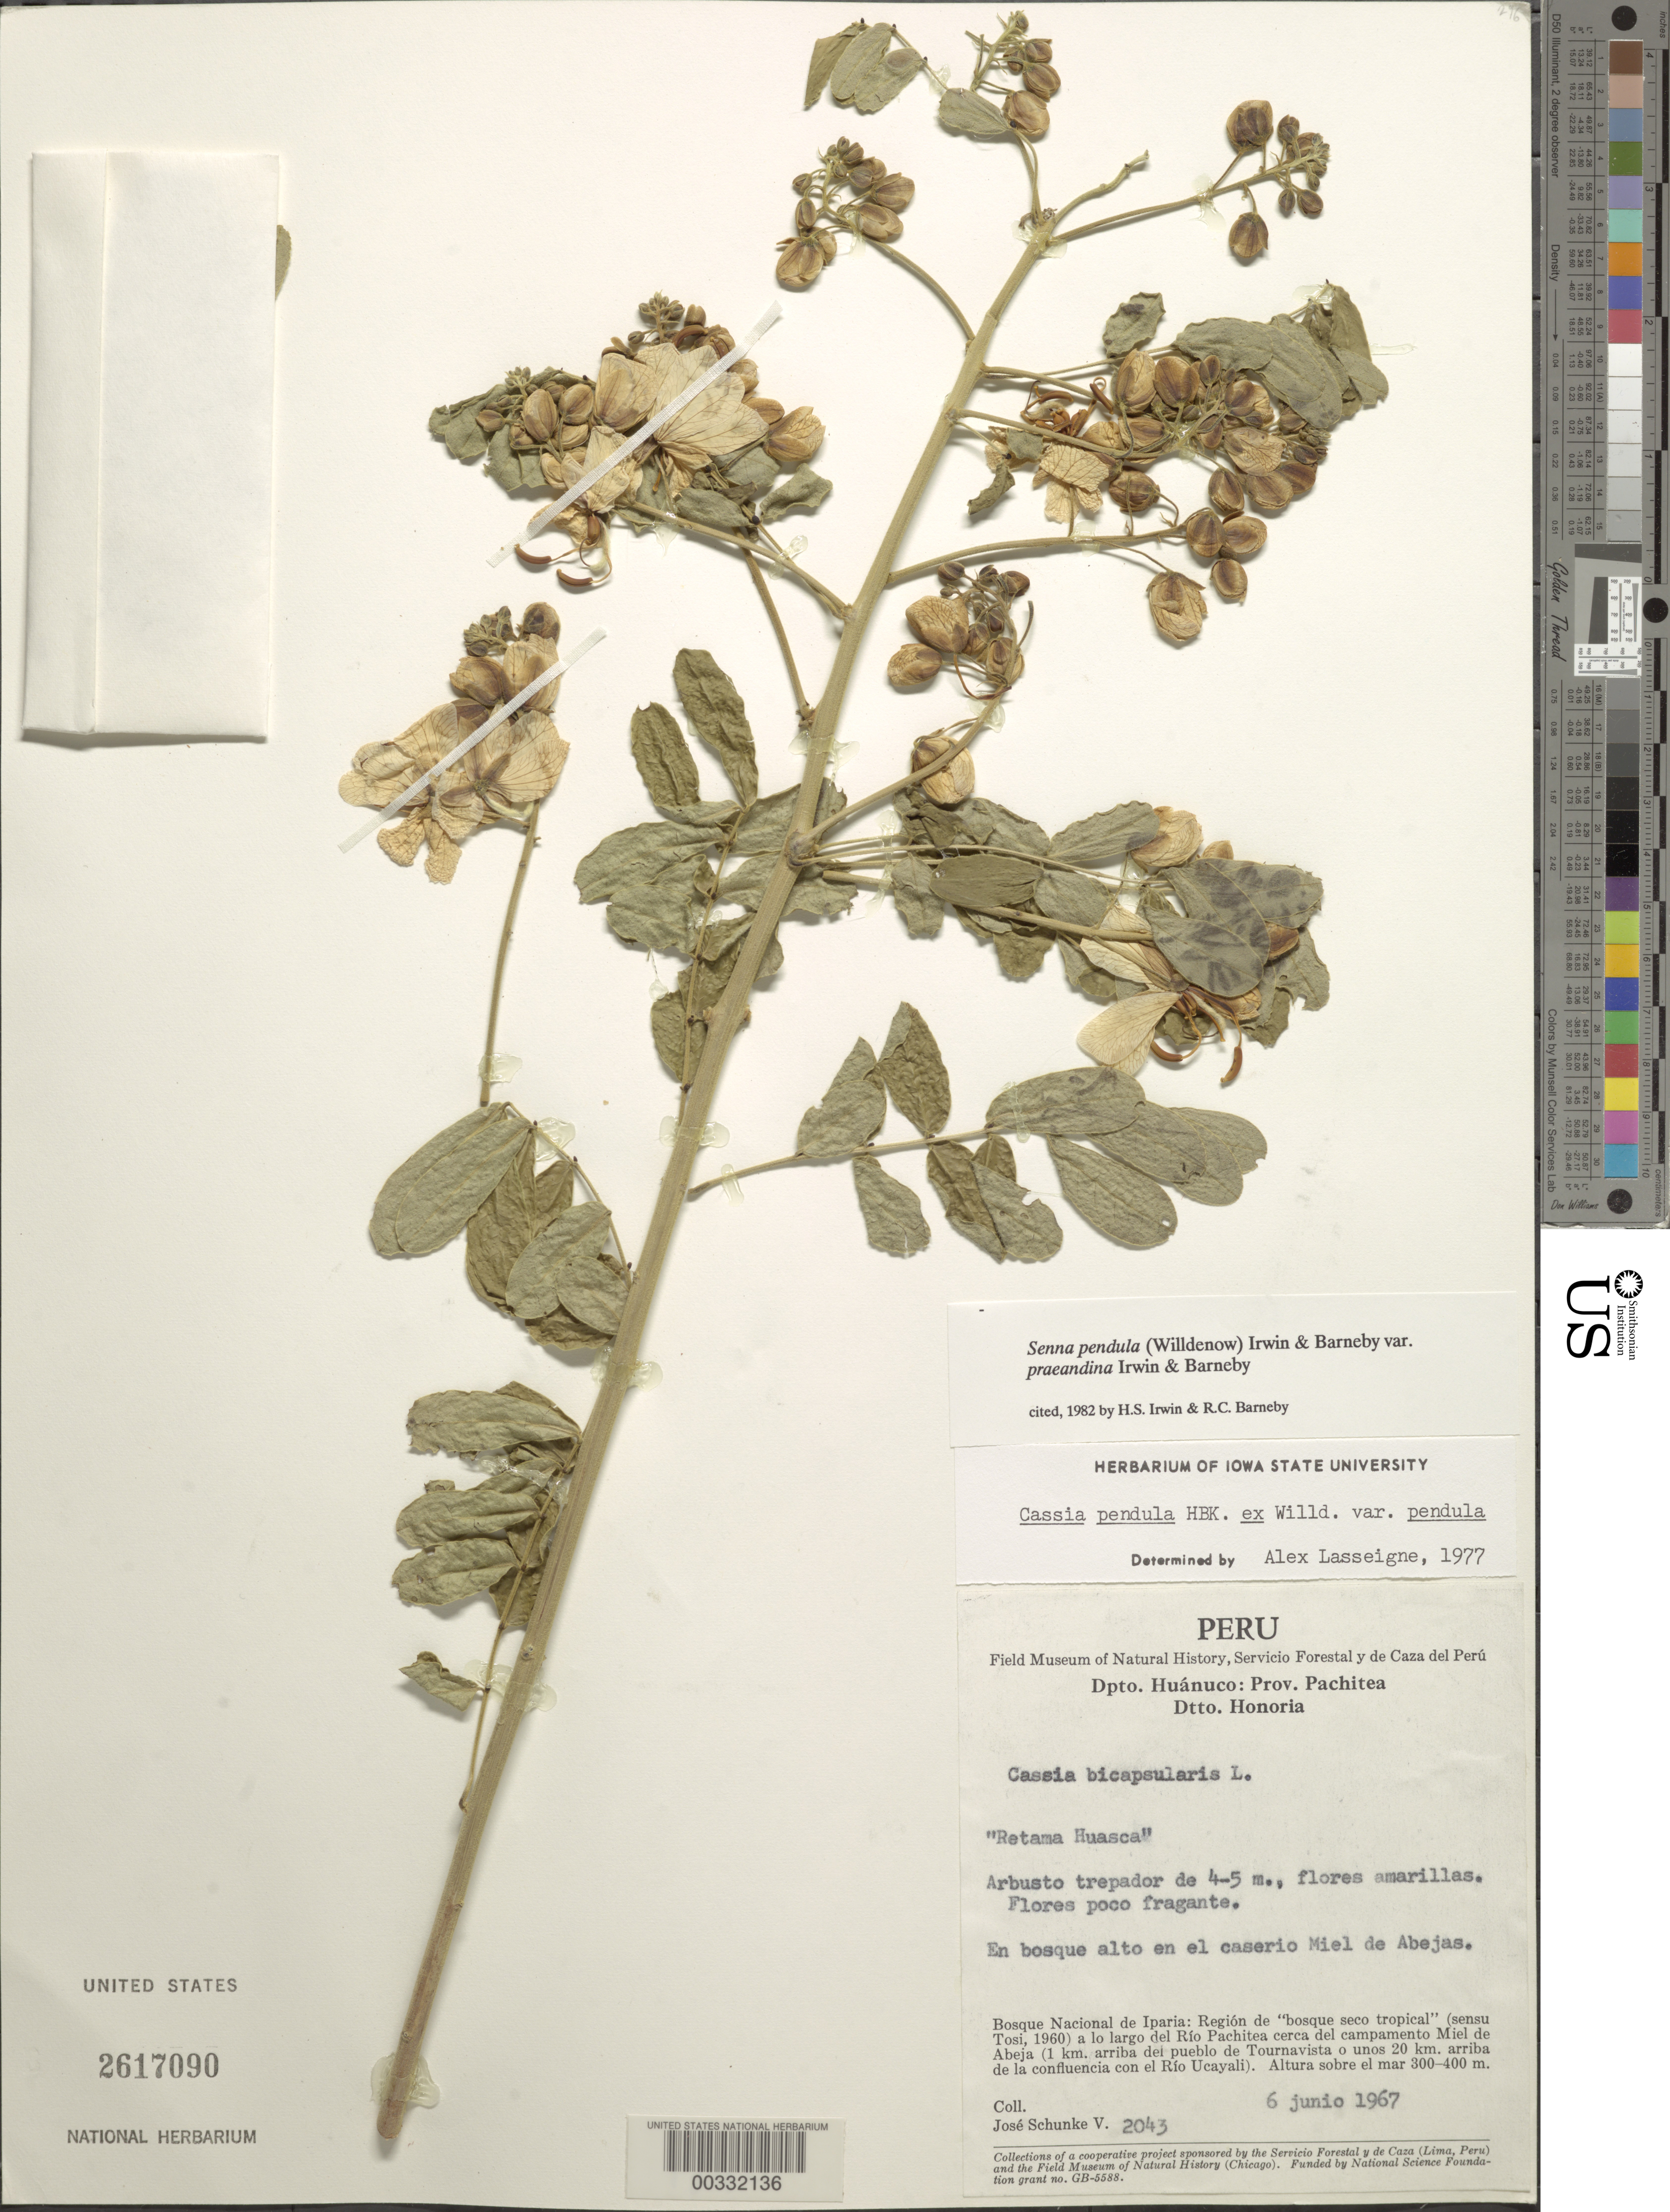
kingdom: Plantae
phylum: Tracheophyta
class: Magnoliopsida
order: Fabales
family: Fabaceae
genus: Senna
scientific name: Senna pendula var. praeandina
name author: H.S. Irwin & Barneby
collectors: J. Schunke Vigo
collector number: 2043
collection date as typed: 06 Jun 1967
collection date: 1967-06-06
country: Peru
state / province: Huánuco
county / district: Pachitea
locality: Dtto. Honoria, Bosque Nacional de Iparia, along the Río Pachitea near the Campamento Miel de Abeja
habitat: Bosque seco tropical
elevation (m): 300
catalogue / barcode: US 2617090